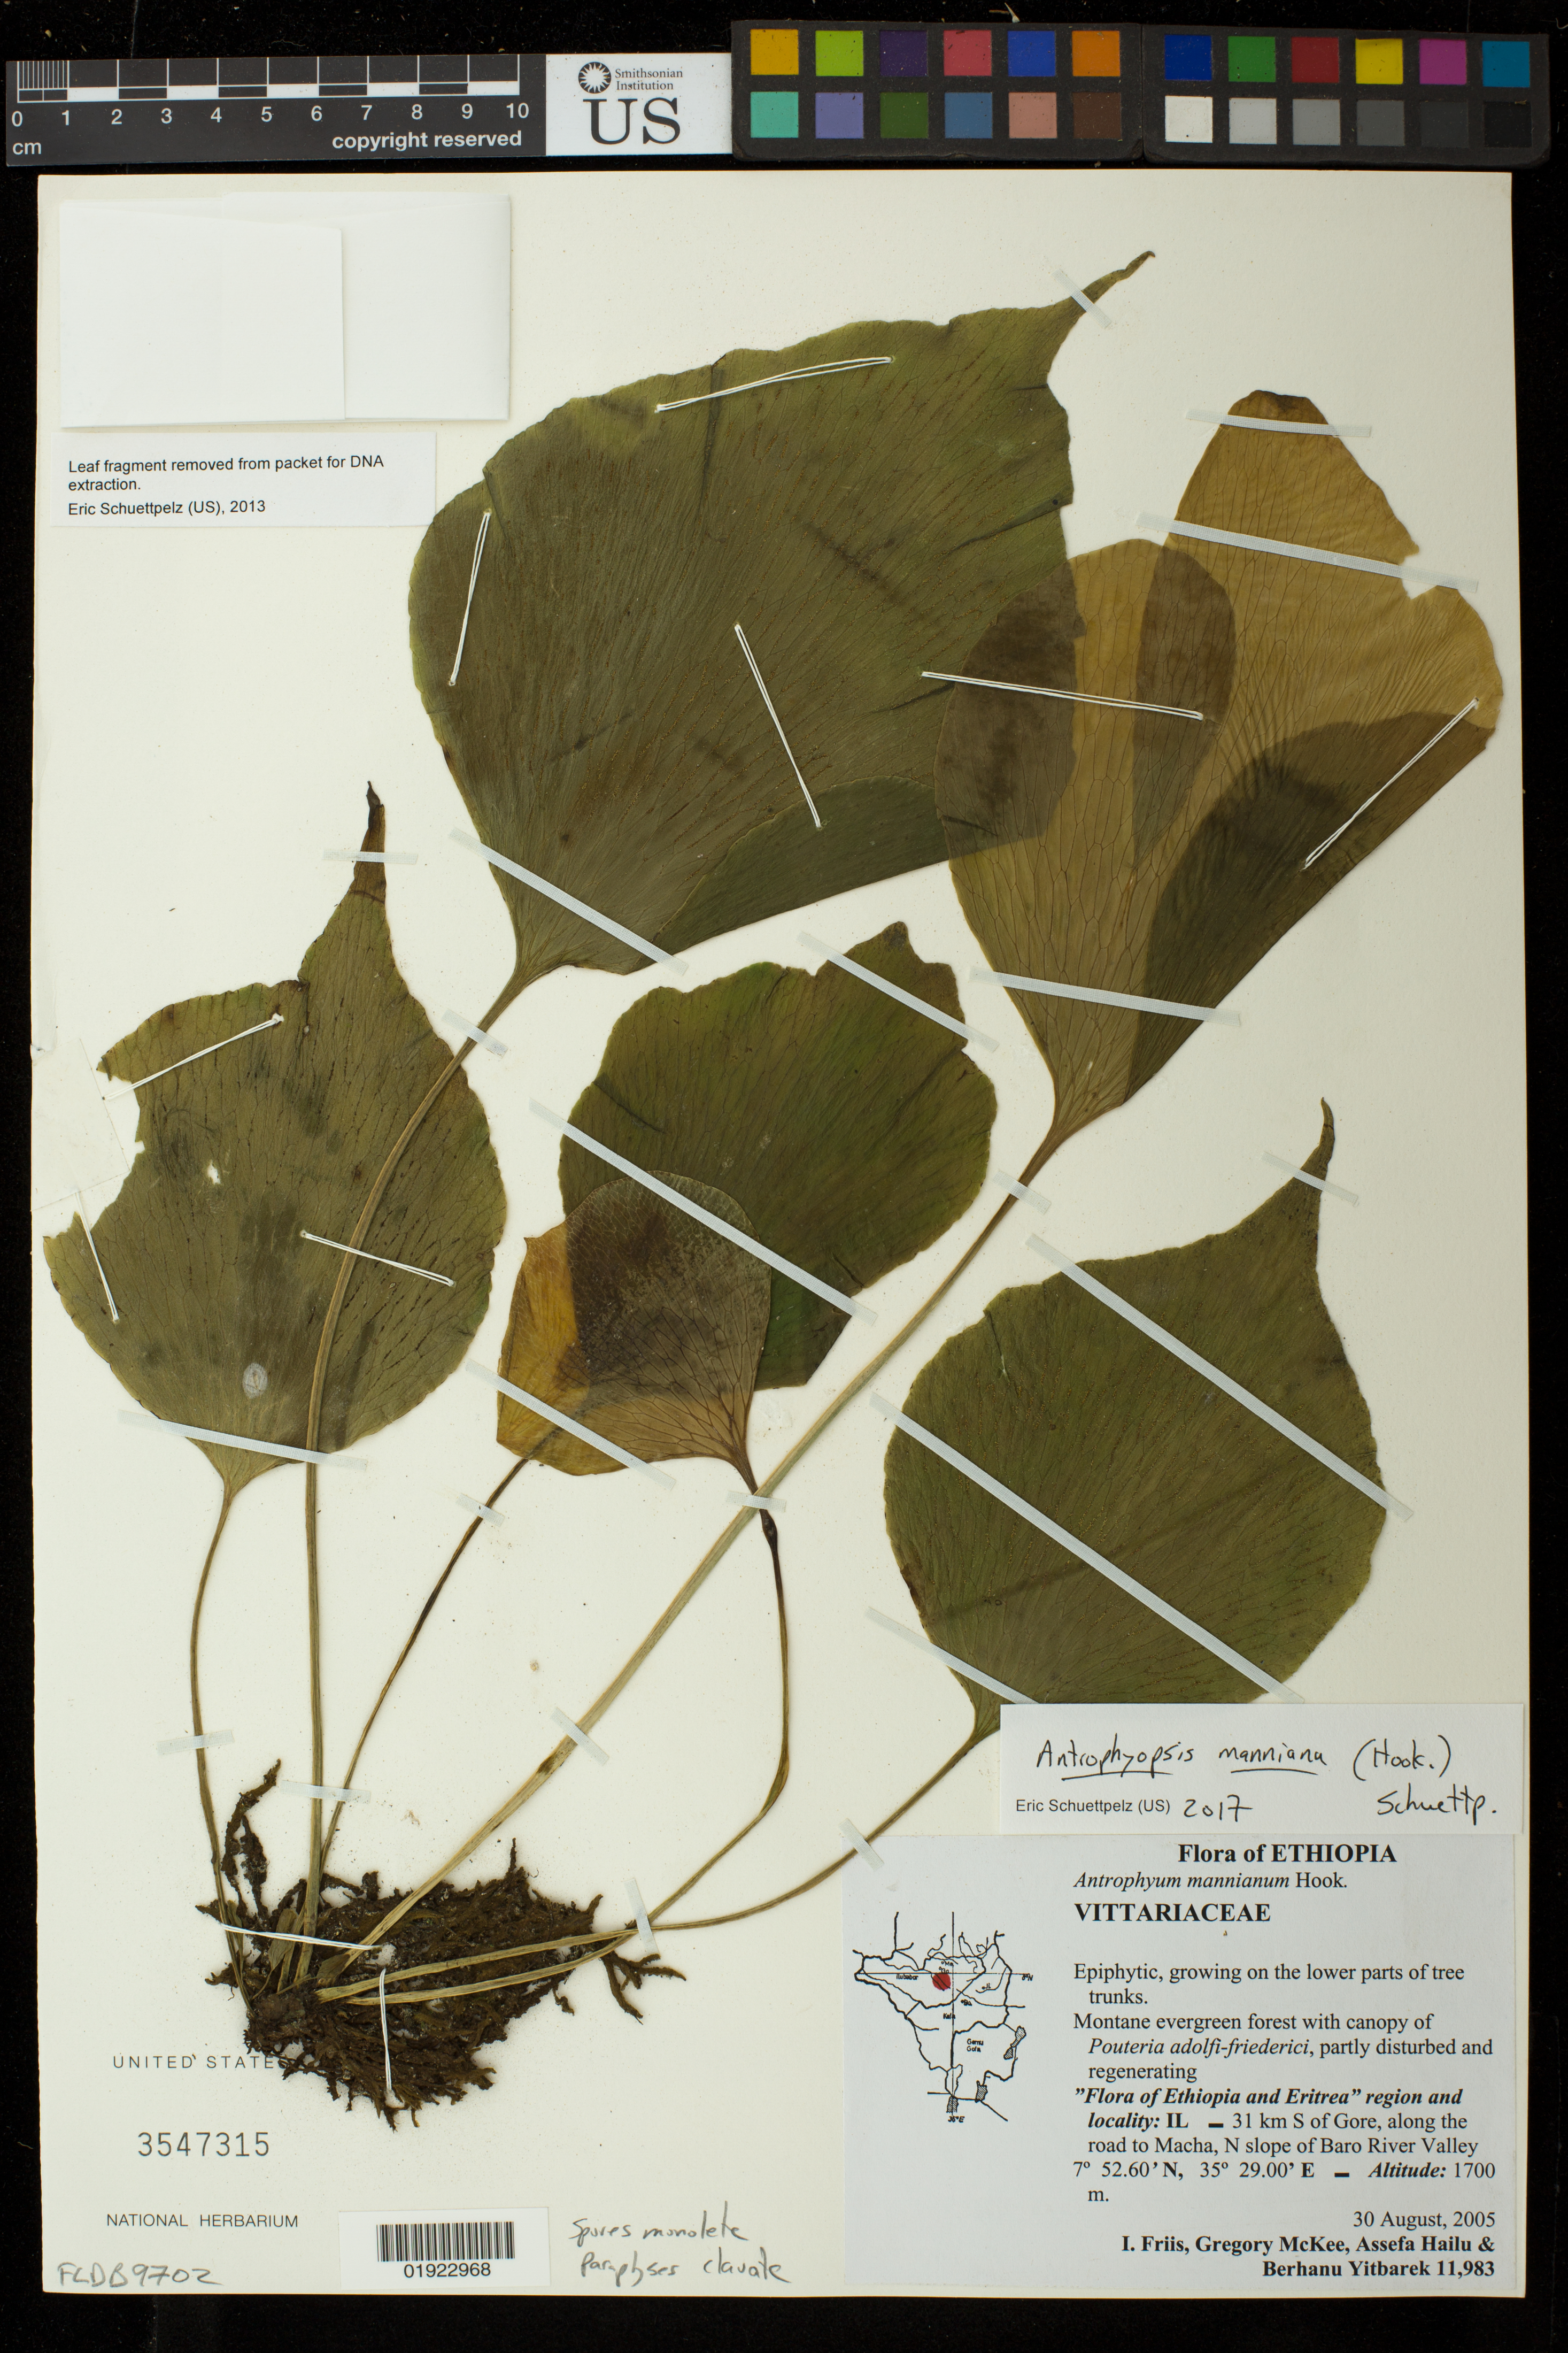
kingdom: Plantae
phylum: Tracheophyta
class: Polypodiopsida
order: Polypodiales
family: Pteridaceae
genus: Antrophyopsis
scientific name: Antrophyopsis manniana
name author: (W. Hook.) Schuettp.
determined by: Schuettpelz, E., (US), Smithsonian Institution - National Museum of Natural History (UNITED STATES)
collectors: I. Friis, G. S. McKee, A. Hailu & B. Yitbarek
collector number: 11983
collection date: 2005-08-30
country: Ethiopia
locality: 31km S of Gore, along the road to Macha, N slope of Baro River Valley.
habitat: Montane evergreen forest with canopy of Pouteria adolfi-friederici, partly distributed and regenerating.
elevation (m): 1700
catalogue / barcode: US 3547315